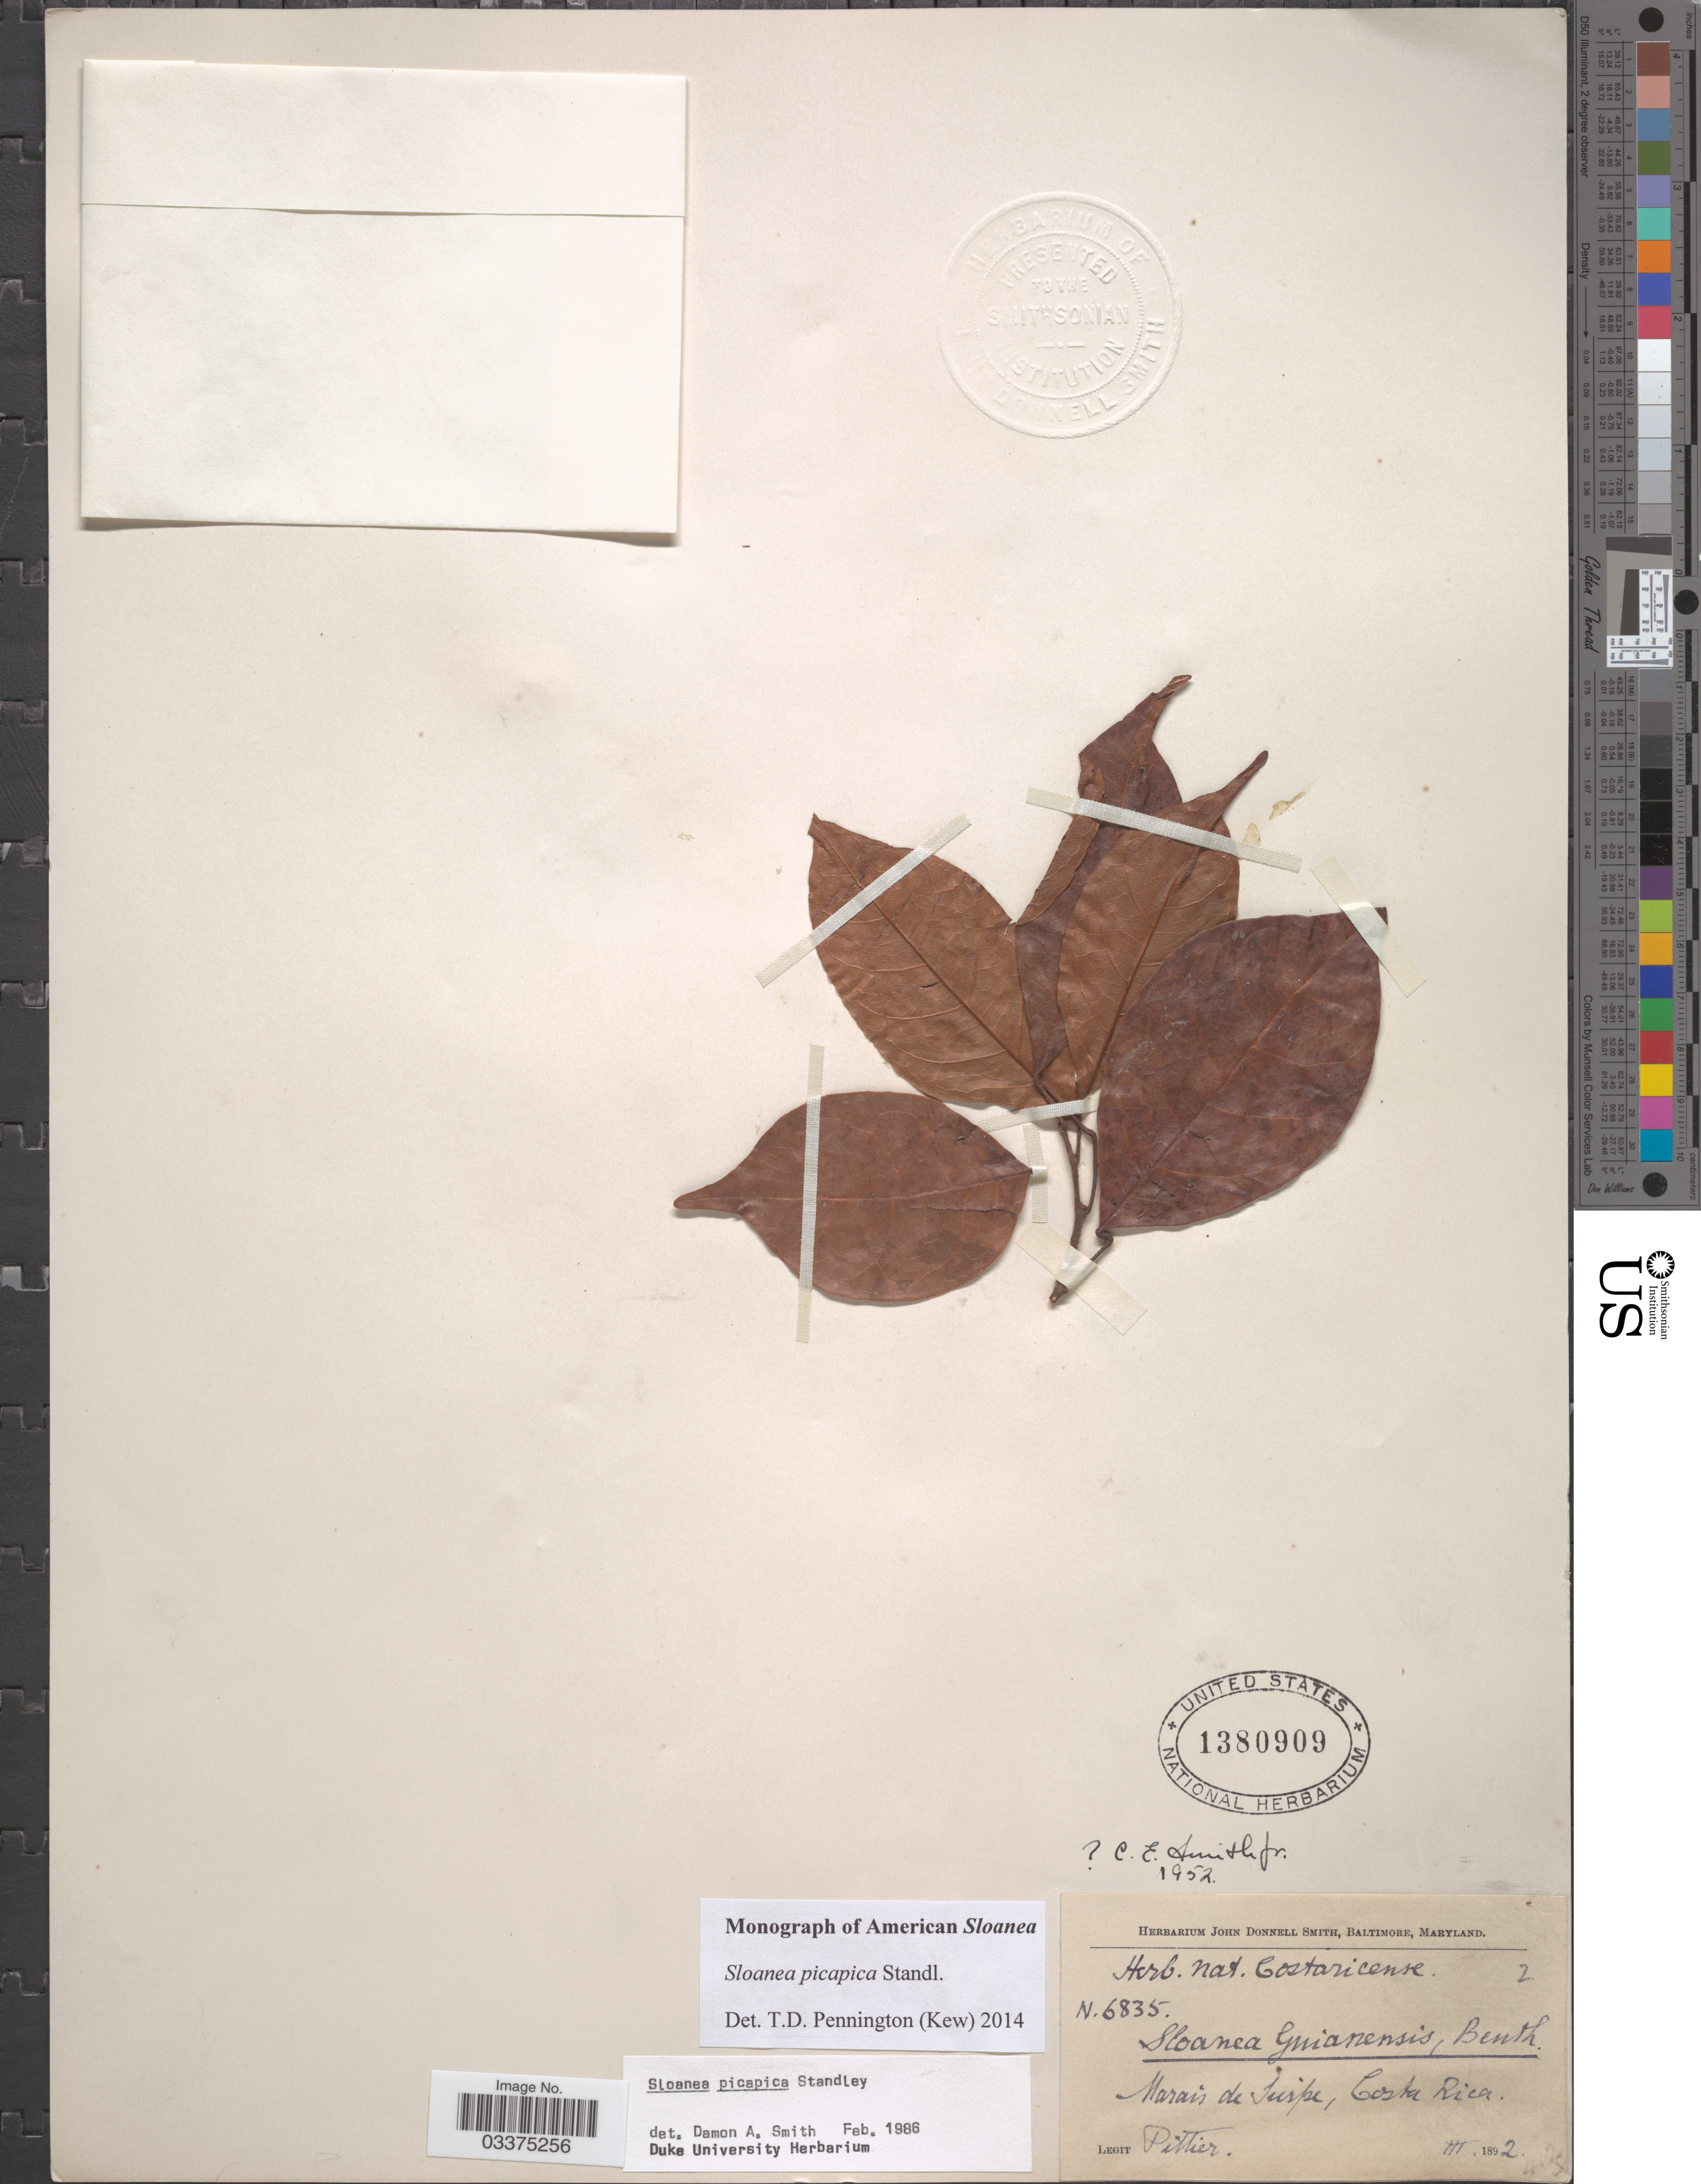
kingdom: Plantae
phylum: Tracheophyta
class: Magnoliopsida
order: Oxalidales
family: Elaeocarpaceae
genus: Sloanea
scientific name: Sloanea picapica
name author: Standl.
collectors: Pittier, --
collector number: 6835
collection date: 1892-03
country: Costa Rica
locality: Marais de Sierpe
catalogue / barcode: US 1380909